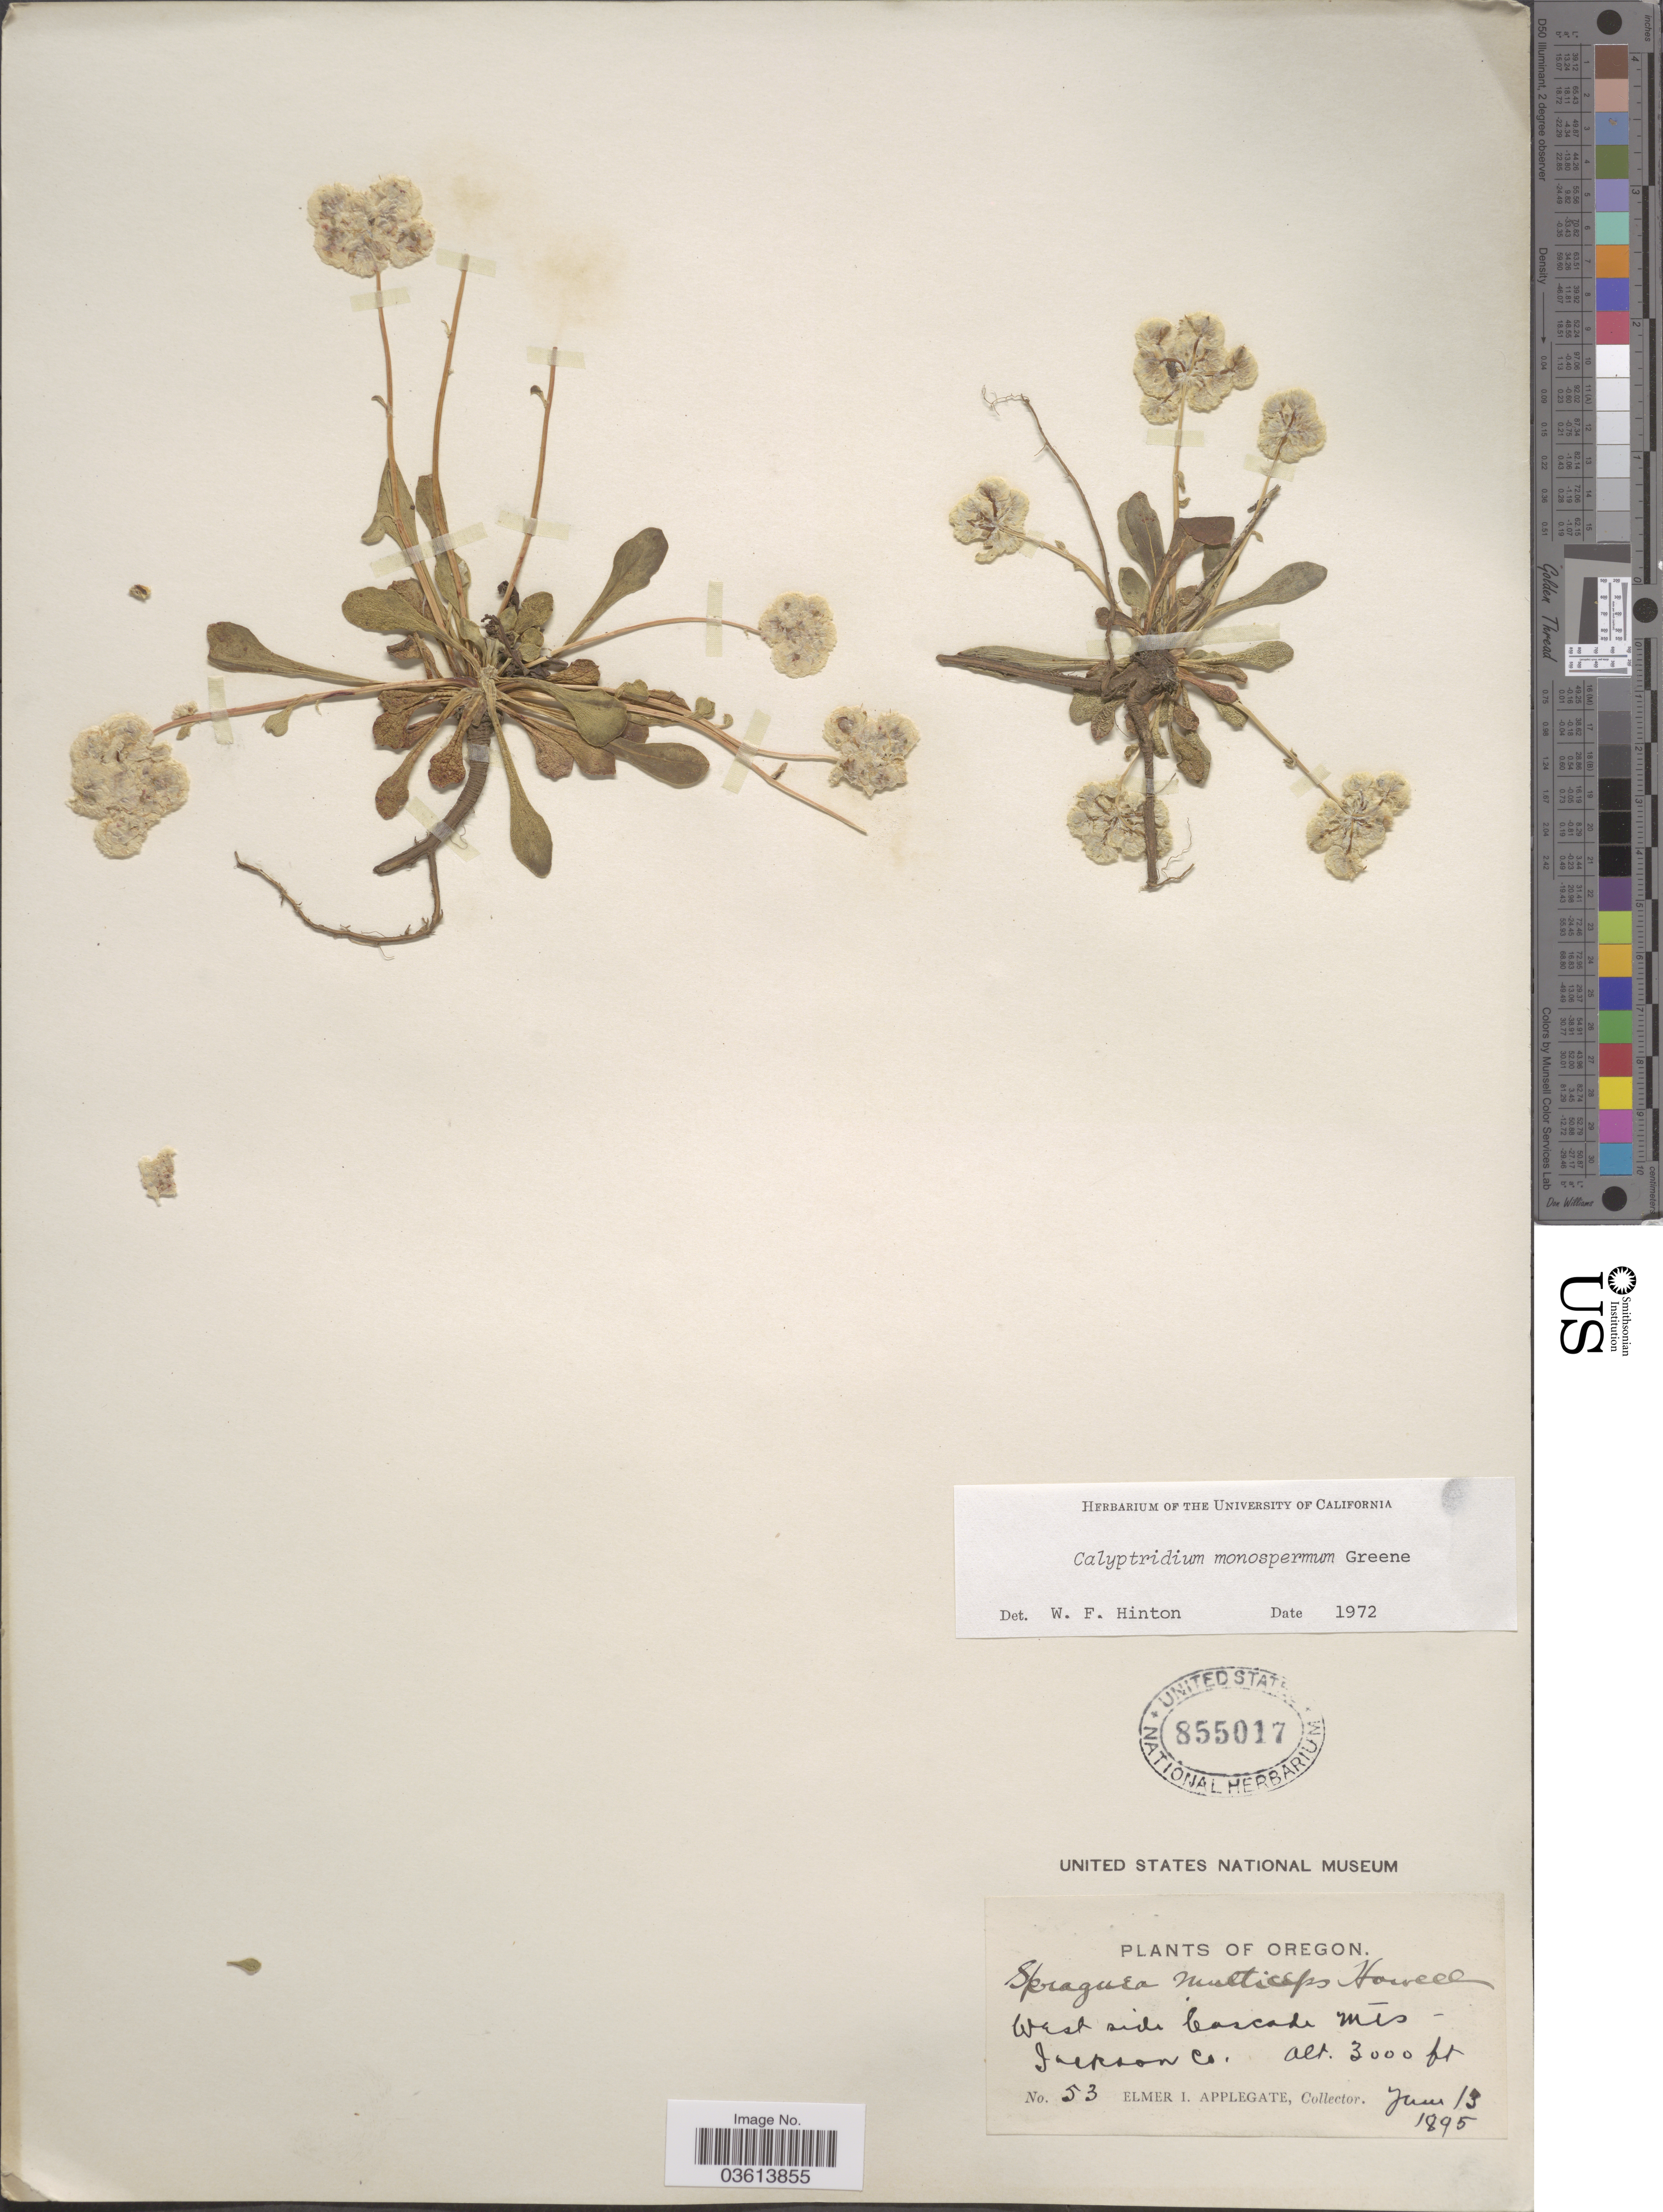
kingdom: Plantae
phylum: Tracheophyta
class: Magnoliopsida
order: Caryophyllales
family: Montiaceae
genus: Calyptridium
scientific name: Calyptridium monospermum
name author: Greene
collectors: E. I. Applegate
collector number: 53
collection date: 1895-06-13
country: United States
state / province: Oregon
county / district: Jackson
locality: West side Cascade Mts, Jackson Co.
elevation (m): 914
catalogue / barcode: US 855017